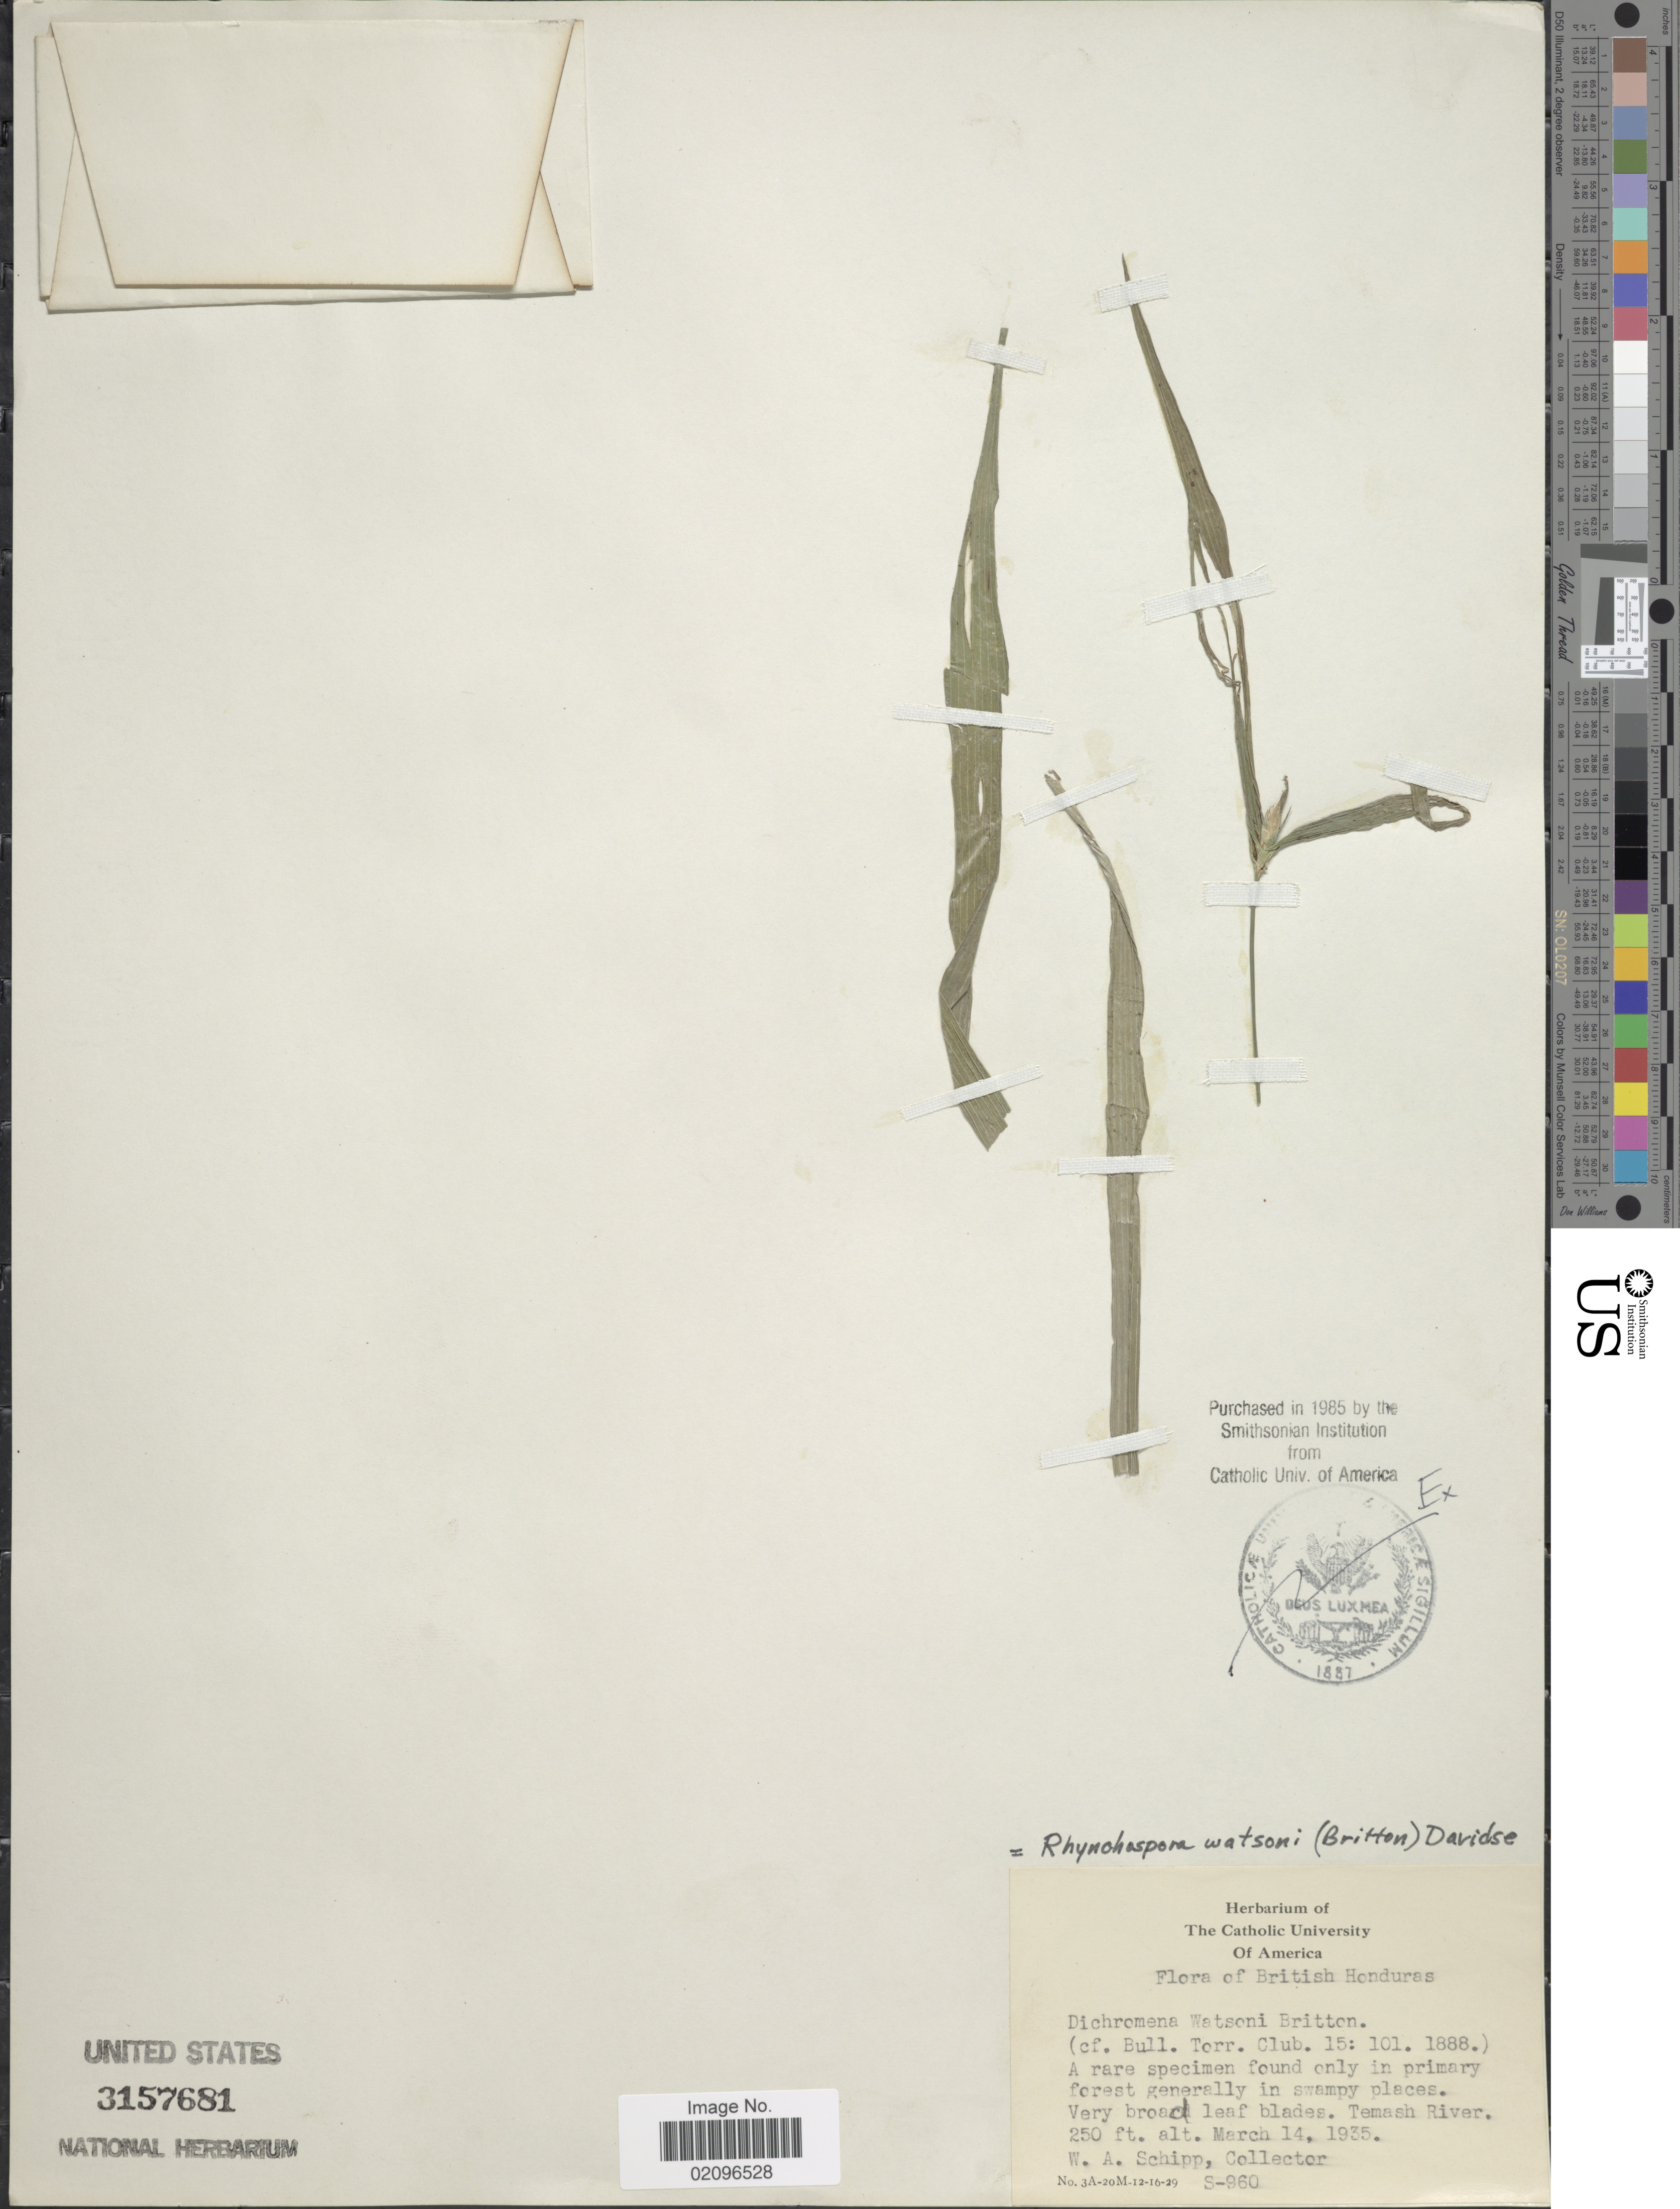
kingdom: Plantae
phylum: Tracheophyta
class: Liliopsida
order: Poales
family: Cyperaceae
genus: Rhynchospora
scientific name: Rhynchospora watsonii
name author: (Britton) Davidse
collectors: W. Schipp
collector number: S-960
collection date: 1935-03-14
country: Belize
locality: British Honduras, Temash River.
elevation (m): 76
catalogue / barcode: US 3157681